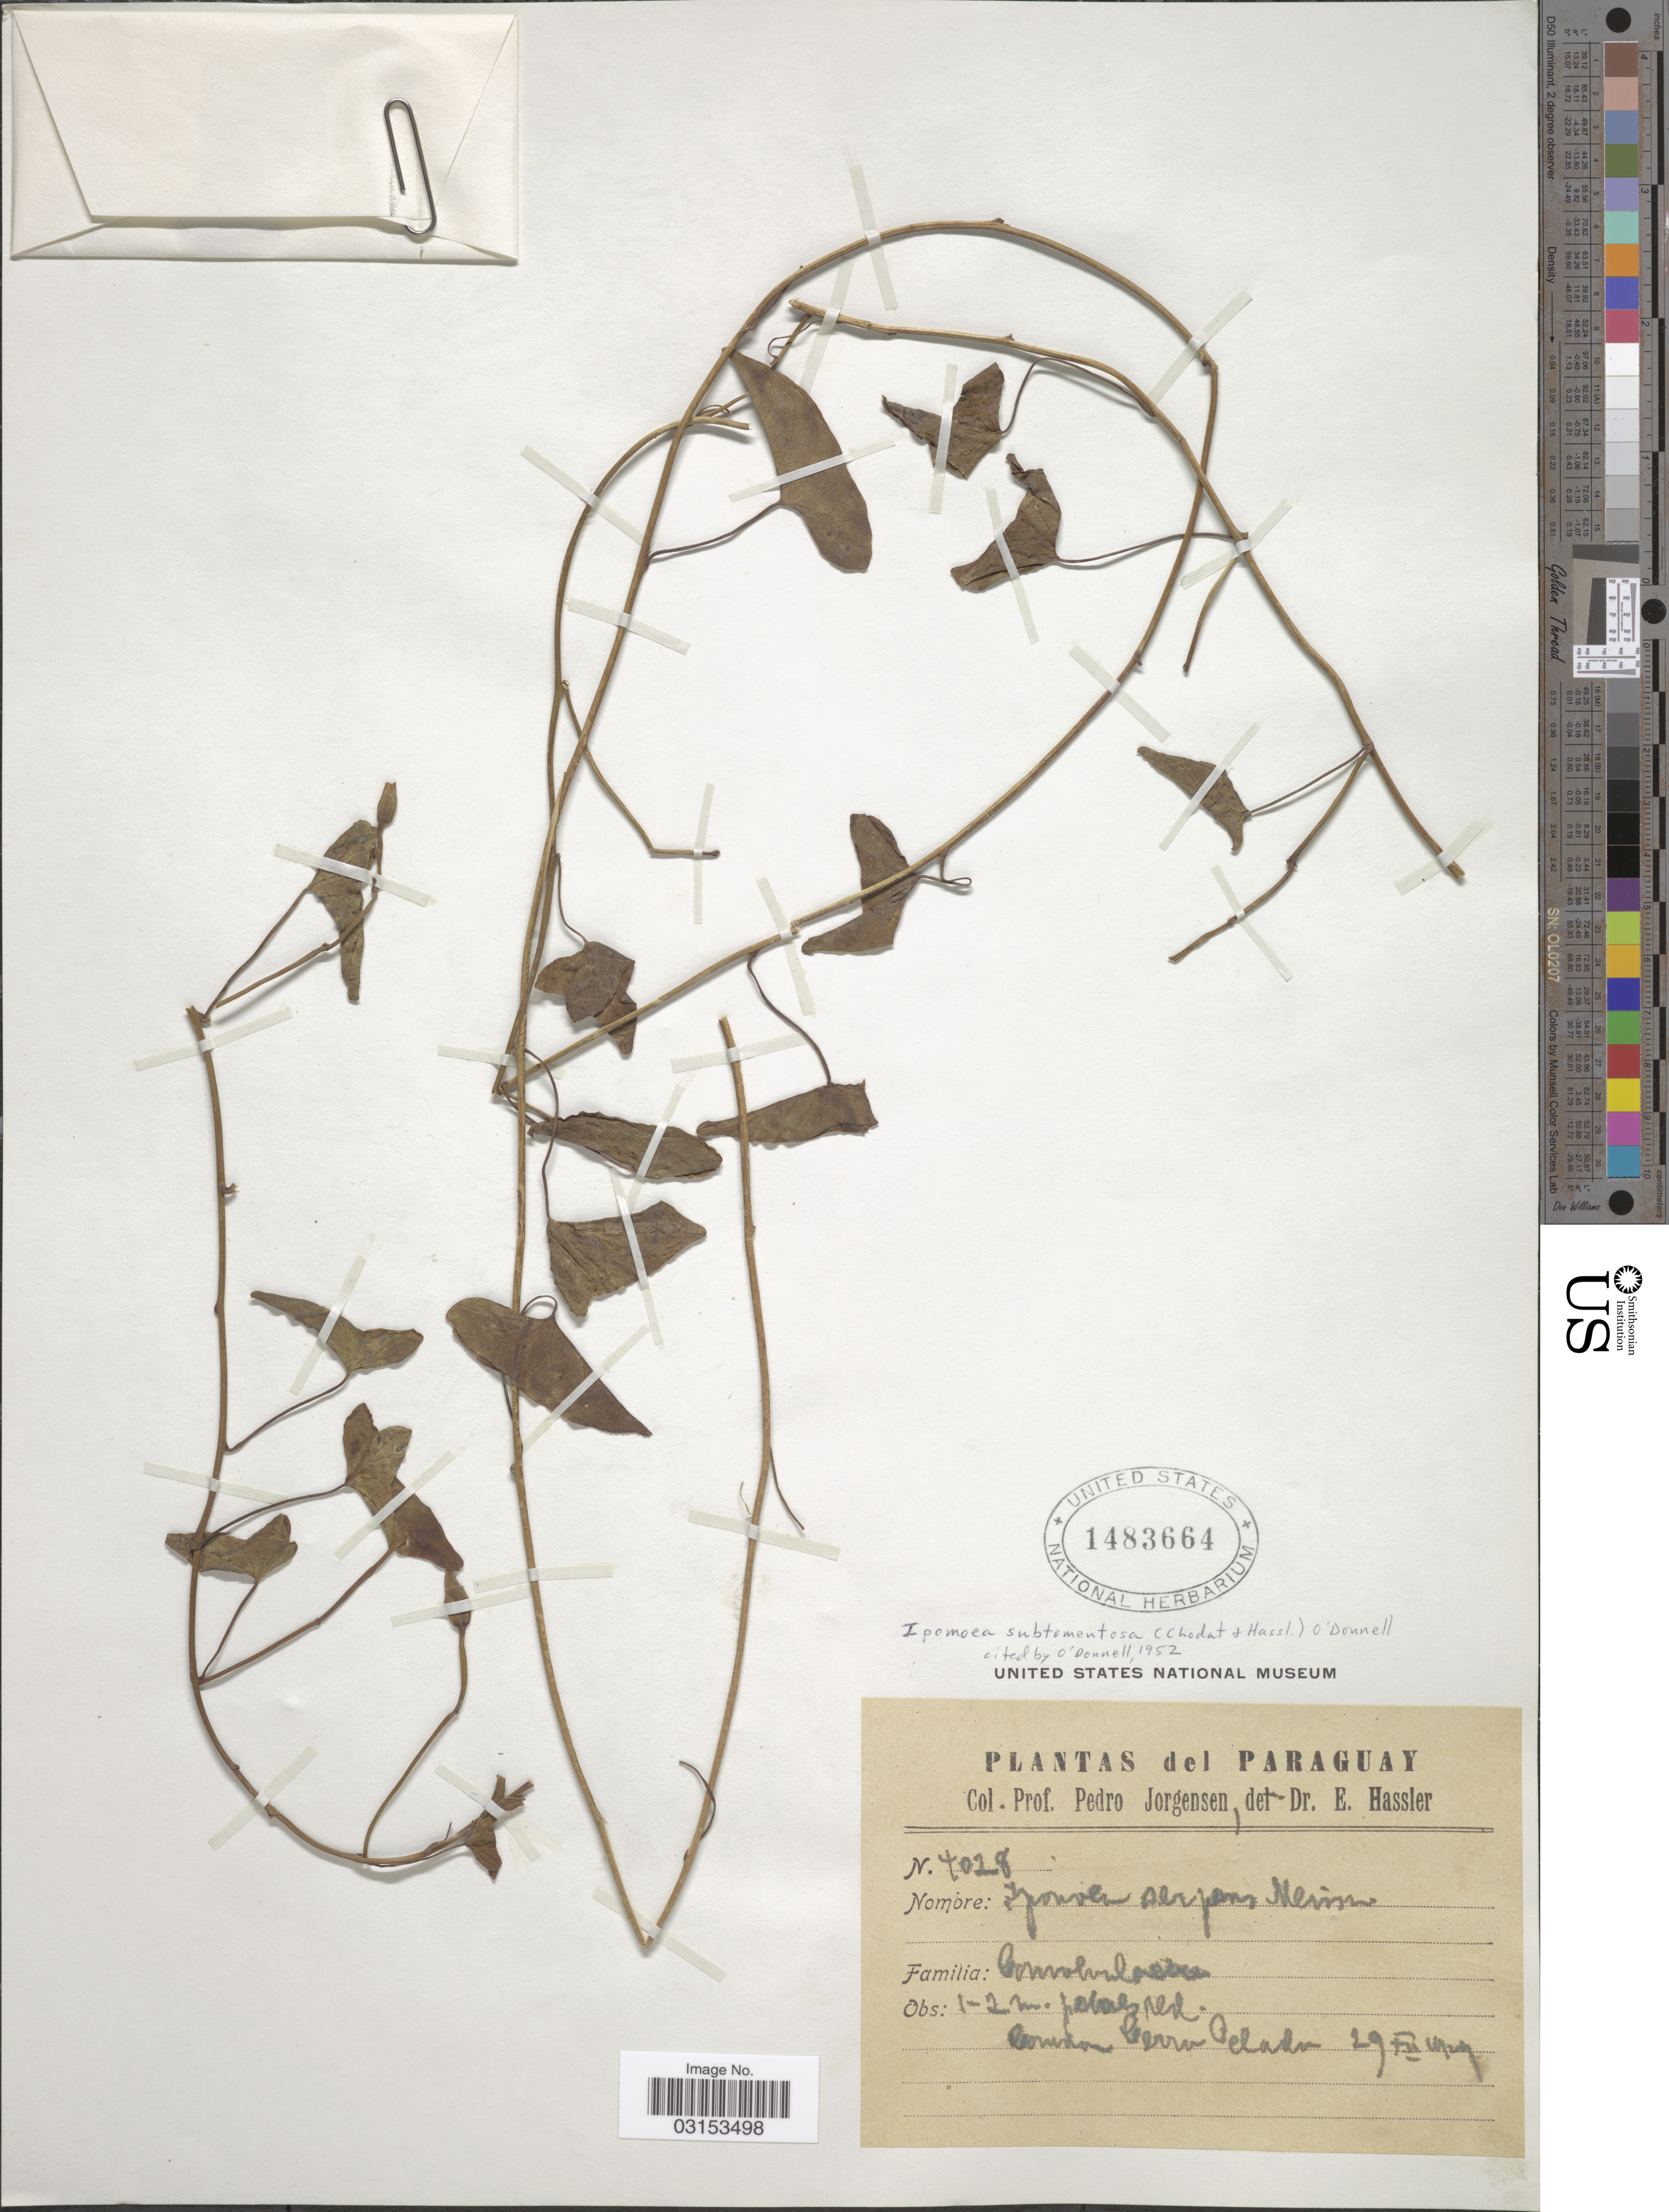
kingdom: Plantae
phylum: Tracheophyta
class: Magnoliopsida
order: Solanales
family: Convolvulaceae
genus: Ipomoea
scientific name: Ipomoea subtomentosa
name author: (Chodat & Hassl.) O'Donell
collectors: P. Jörgensen & E. Hassler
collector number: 4028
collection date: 1929-12-29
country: Paraguay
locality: Cerro Pelada.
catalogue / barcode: US 1483664